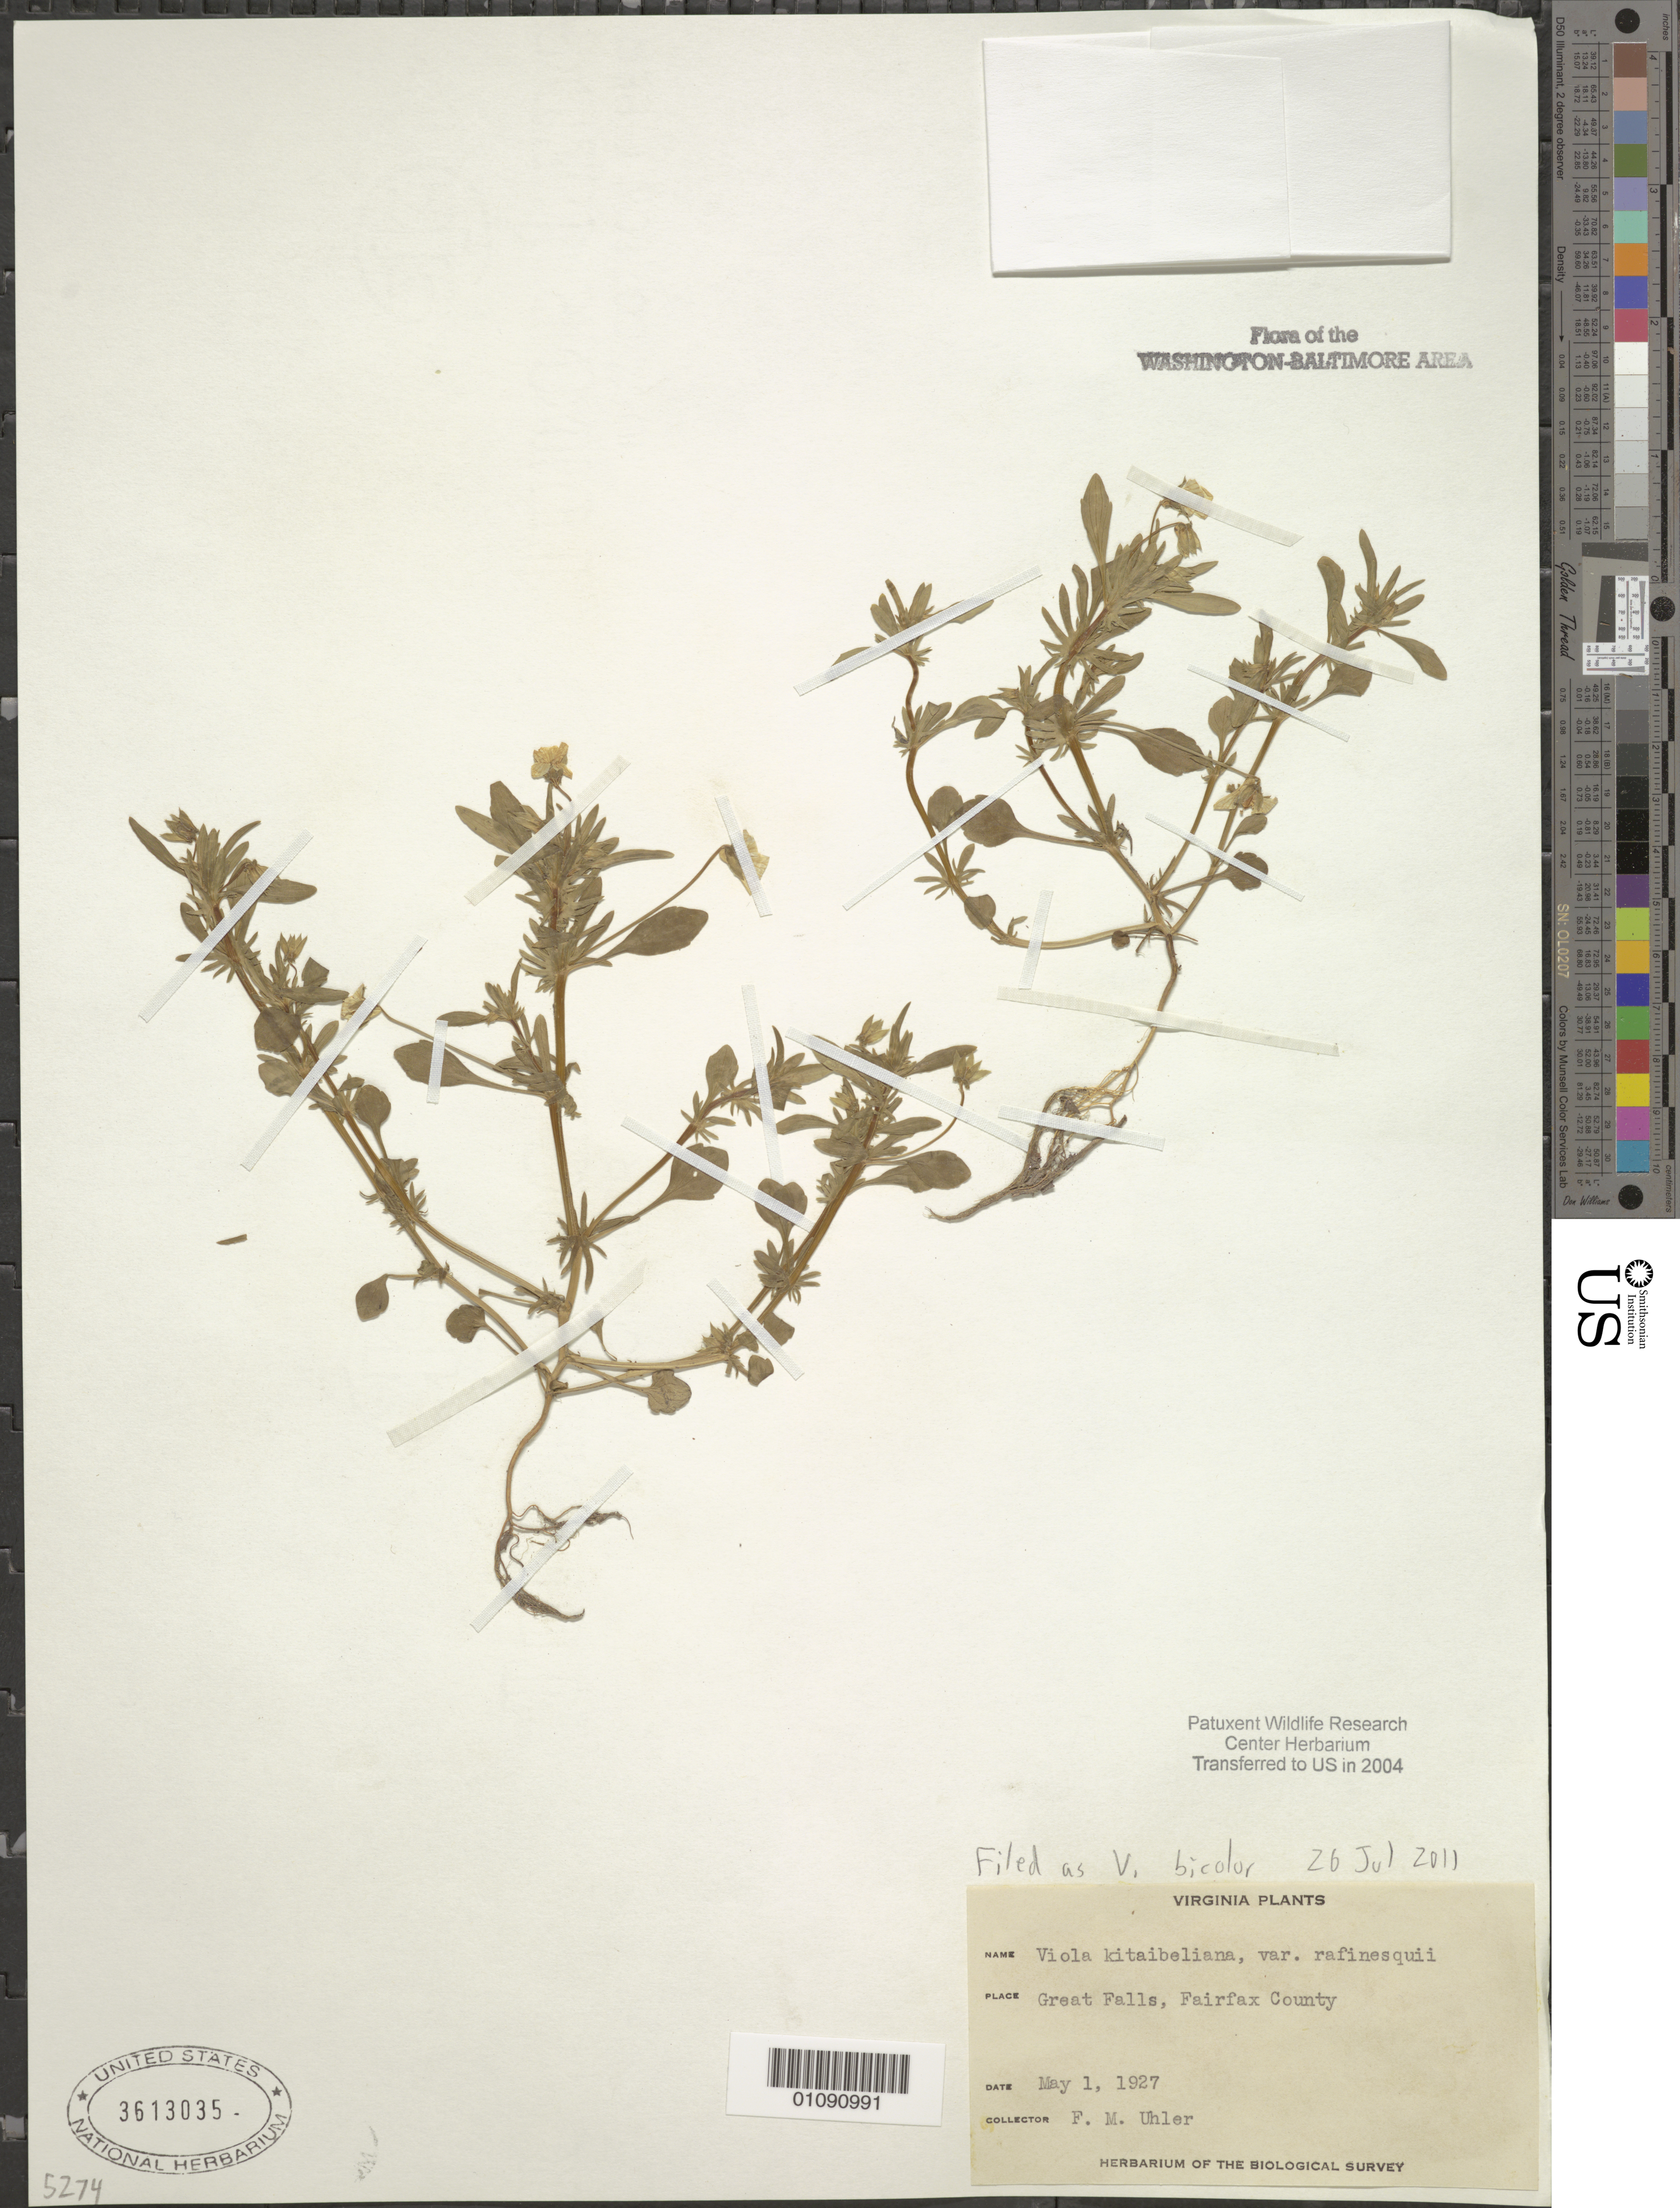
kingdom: Plantae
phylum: Tracheophyta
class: Magnoliopsida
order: Malpighiales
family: Violaceae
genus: Viola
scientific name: Viola bicolor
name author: Pursh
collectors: F. M. Uhler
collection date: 1927-05-01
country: United States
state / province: Virginia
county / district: Fairfax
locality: Great Falls.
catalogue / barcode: US 3613035